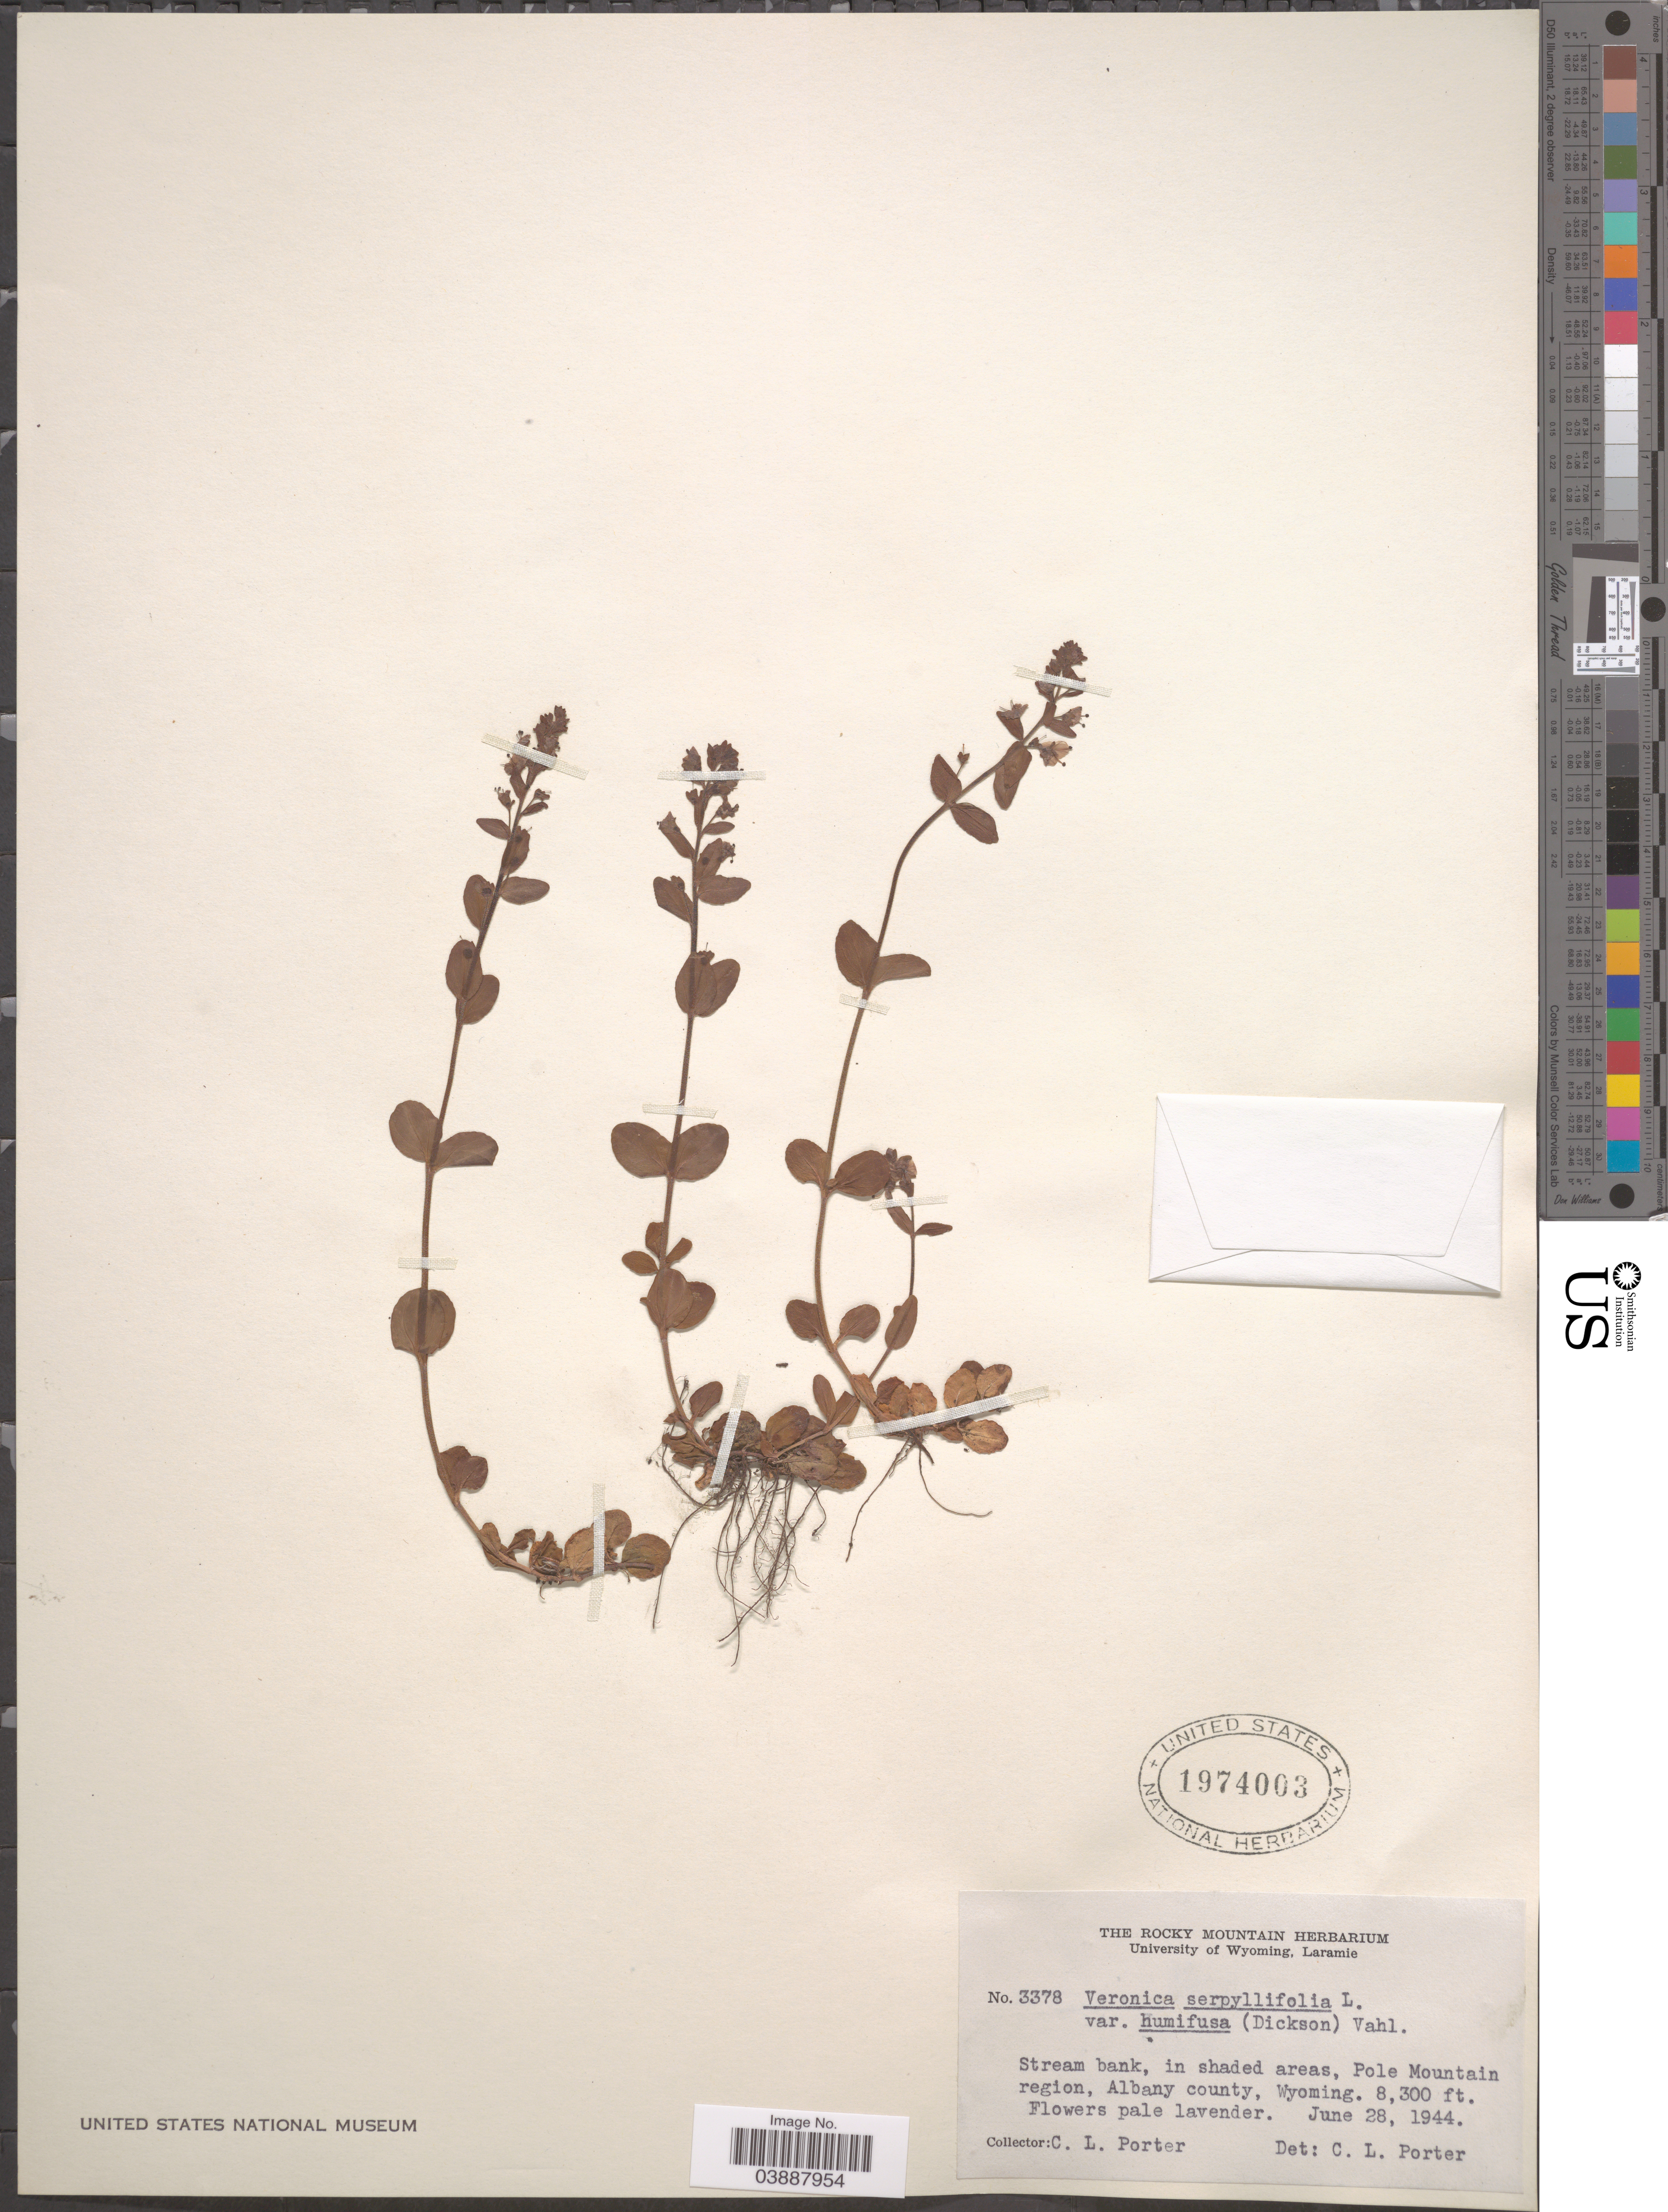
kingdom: Plantae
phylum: Tracheophyta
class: Magnoliopsida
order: Lamiales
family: Plantaginaceae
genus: Veronica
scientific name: Veronica serpyllifolia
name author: L.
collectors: C. L. Porter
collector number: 3378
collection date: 1944-06-28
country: United States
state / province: Wyoming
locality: Stream bank, in shaded areas, Pole Mountain region, Albany county.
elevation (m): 2530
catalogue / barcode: US 1974003